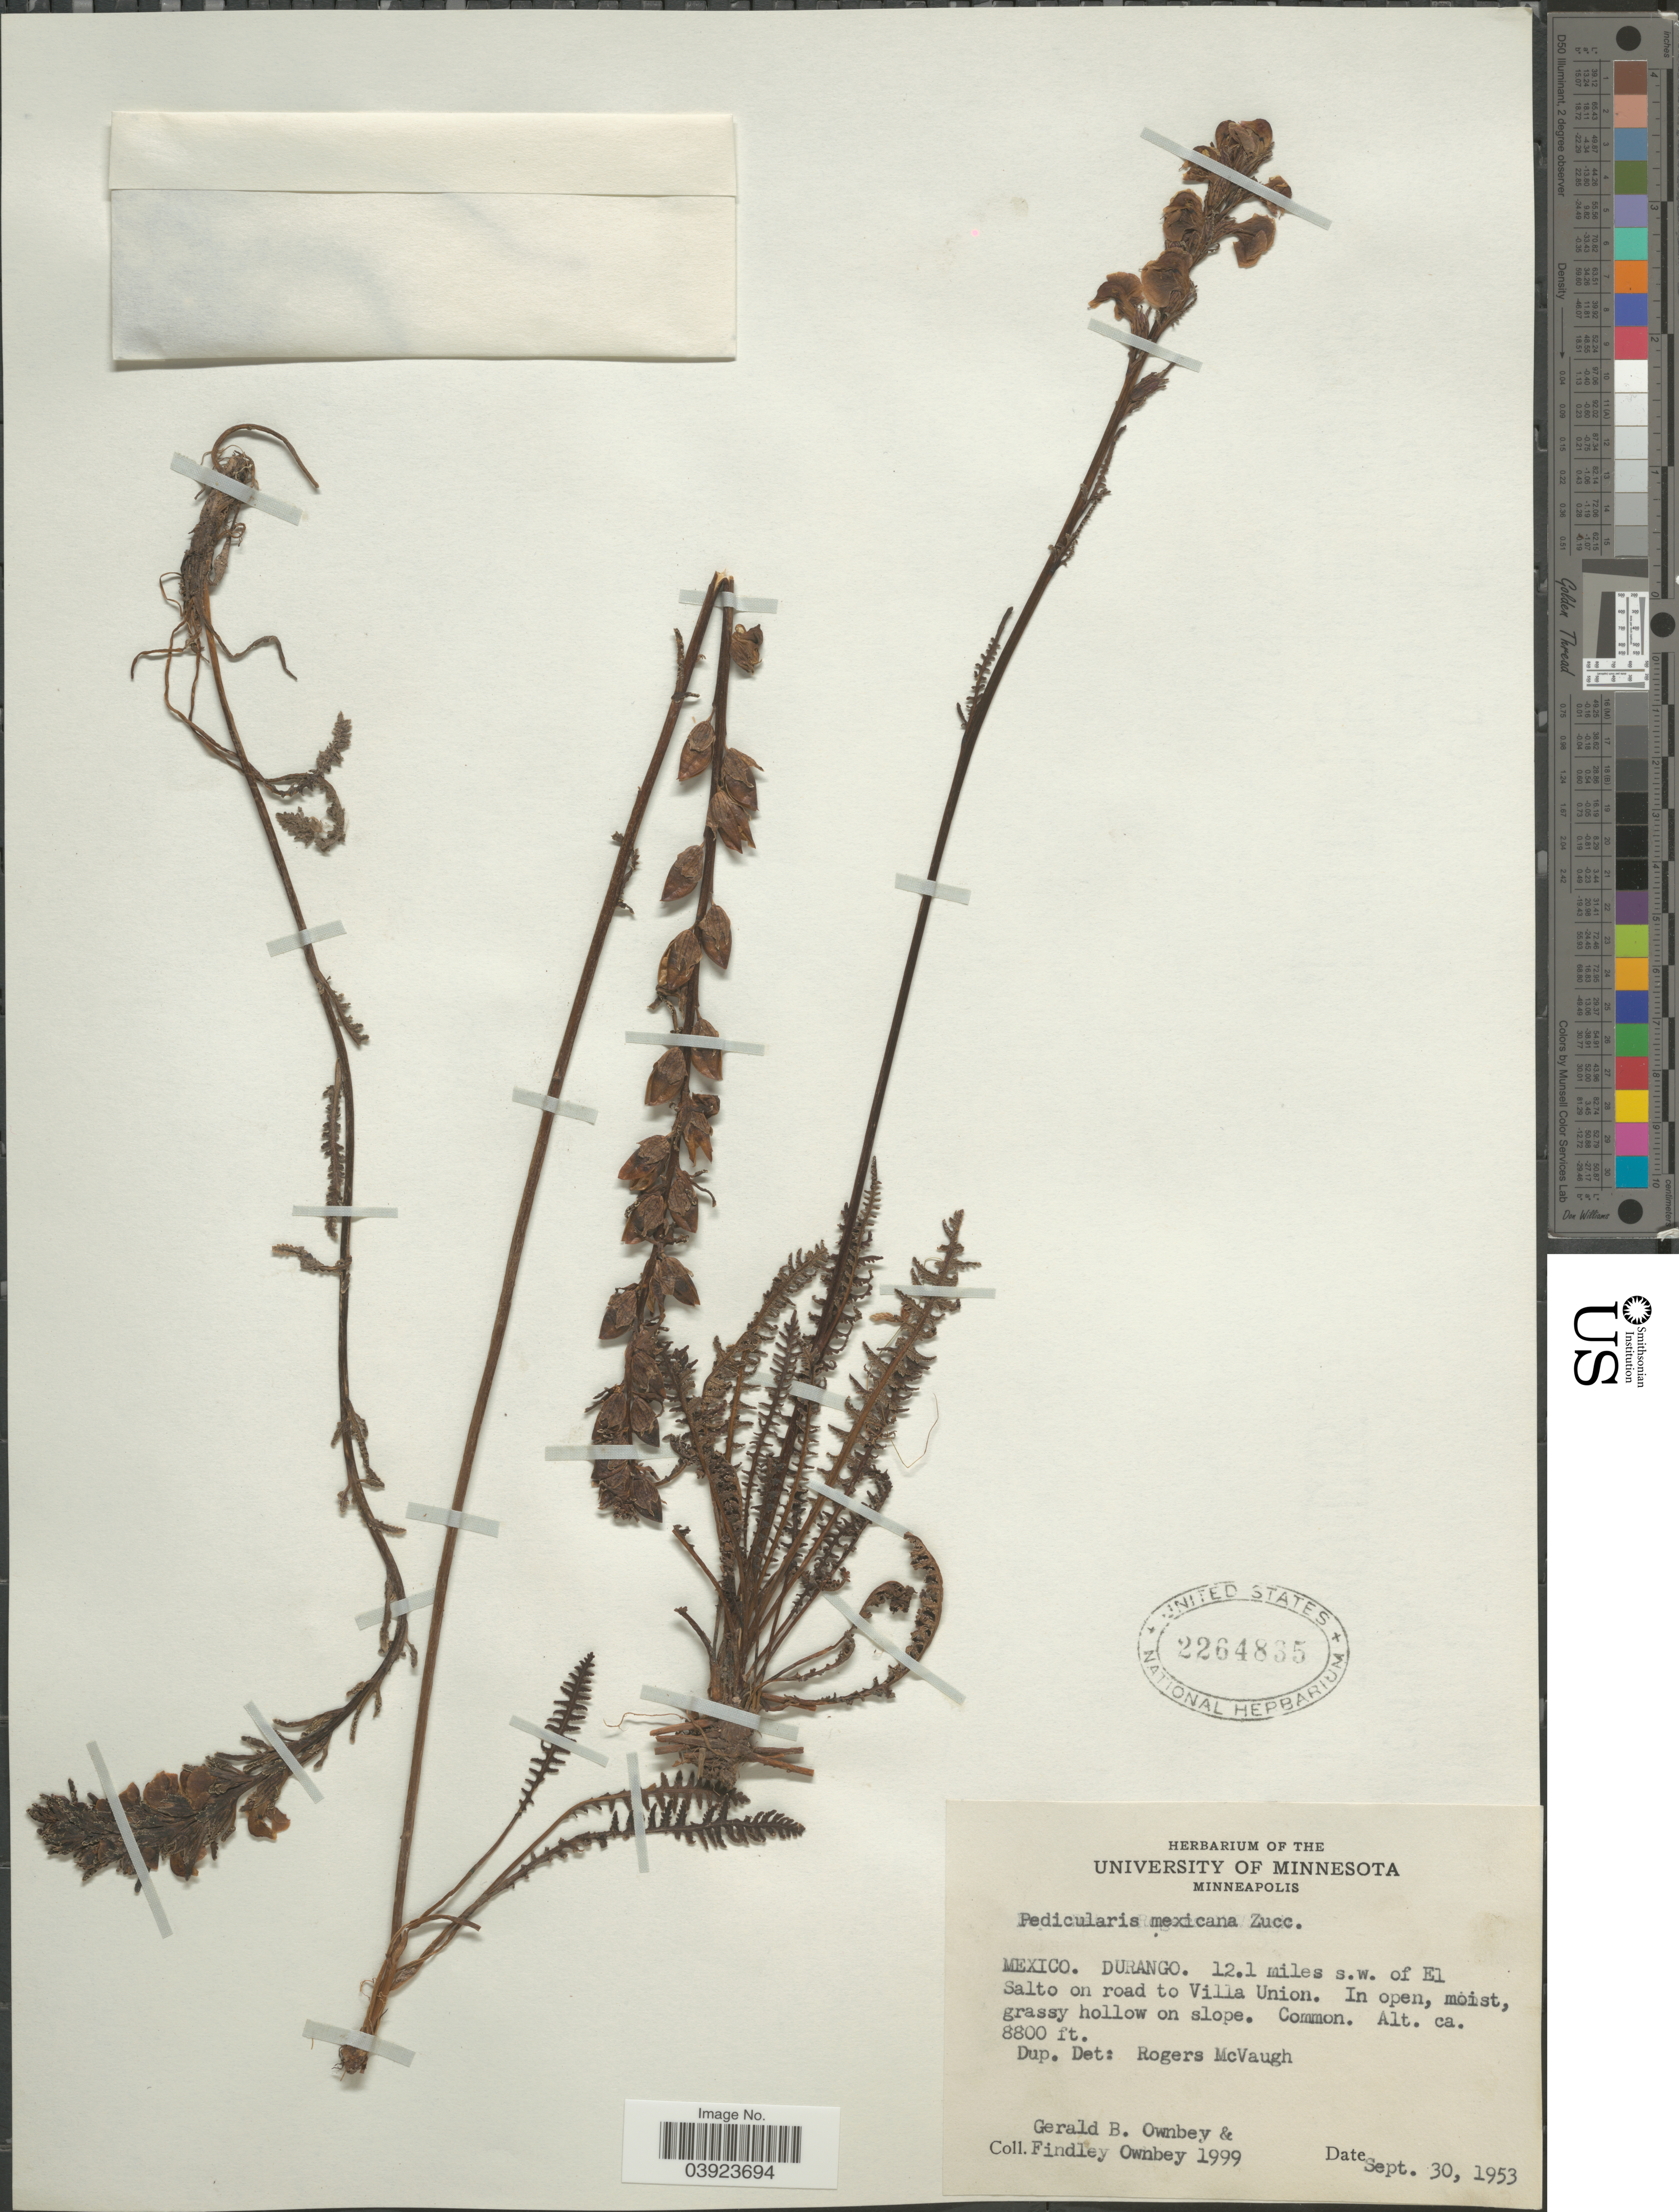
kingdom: Plantae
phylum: Tracheophyta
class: Magnoliopsida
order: Lamiales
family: Orobanchaceae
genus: Pedicularis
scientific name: Pedicularis mexicana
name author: Zucc. ex Bunge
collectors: G. B. Ownbey & F. Ownbey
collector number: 1999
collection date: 1953-09-30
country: Mexico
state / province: Durango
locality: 12.1 miles s.w. of El Salto on road to Villa Union. In open, moist, grassy hollow on slope.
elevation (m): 2682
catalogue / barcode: US 2264835